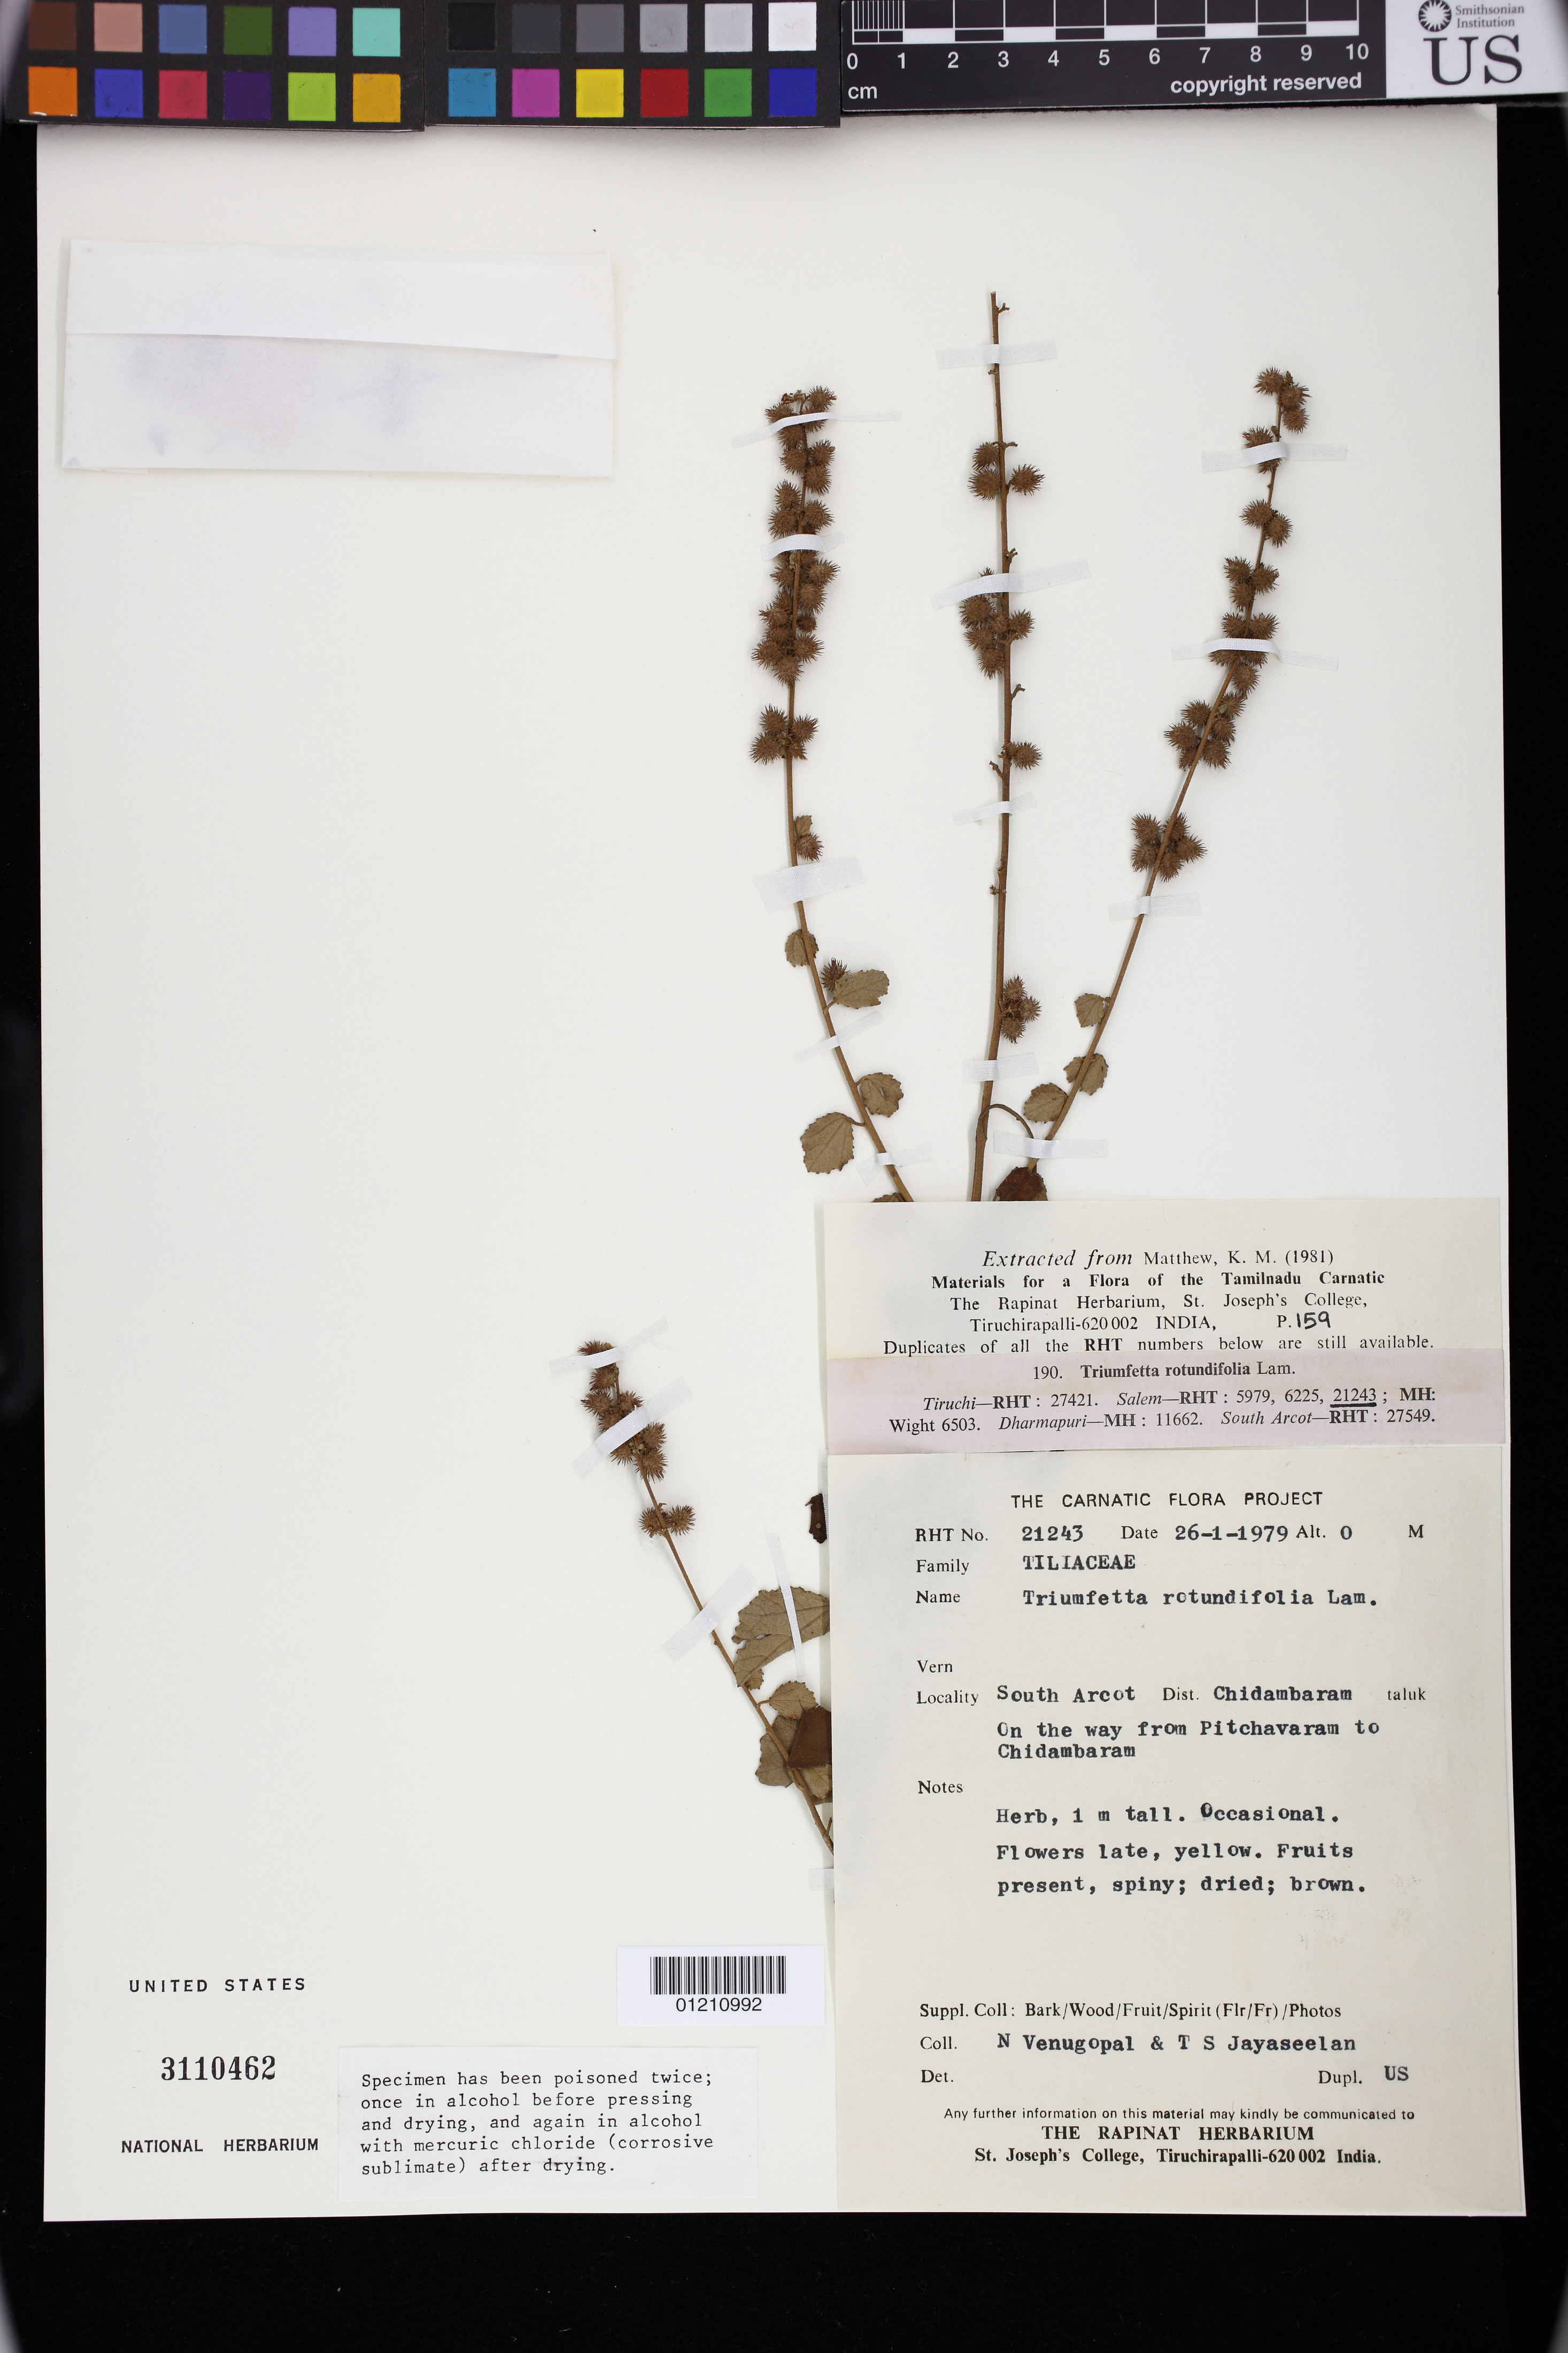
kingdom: Plantae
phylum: Tracheophyta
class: Magnoliopsida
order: Malvales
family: Malvaceae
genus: Triumfetta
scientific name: Triumfetta rotundifolia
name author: Lam.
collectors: N. Venugopal & T. S. Jayaseelan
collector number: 21243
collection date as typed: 26 Jan 1979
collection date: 1979-01-26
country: India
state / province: Tamil Nadu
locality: South Arcot, Dist. Chidambaram. On the way from Pitchavaram to Chidambaram.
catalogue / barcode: US 3110462